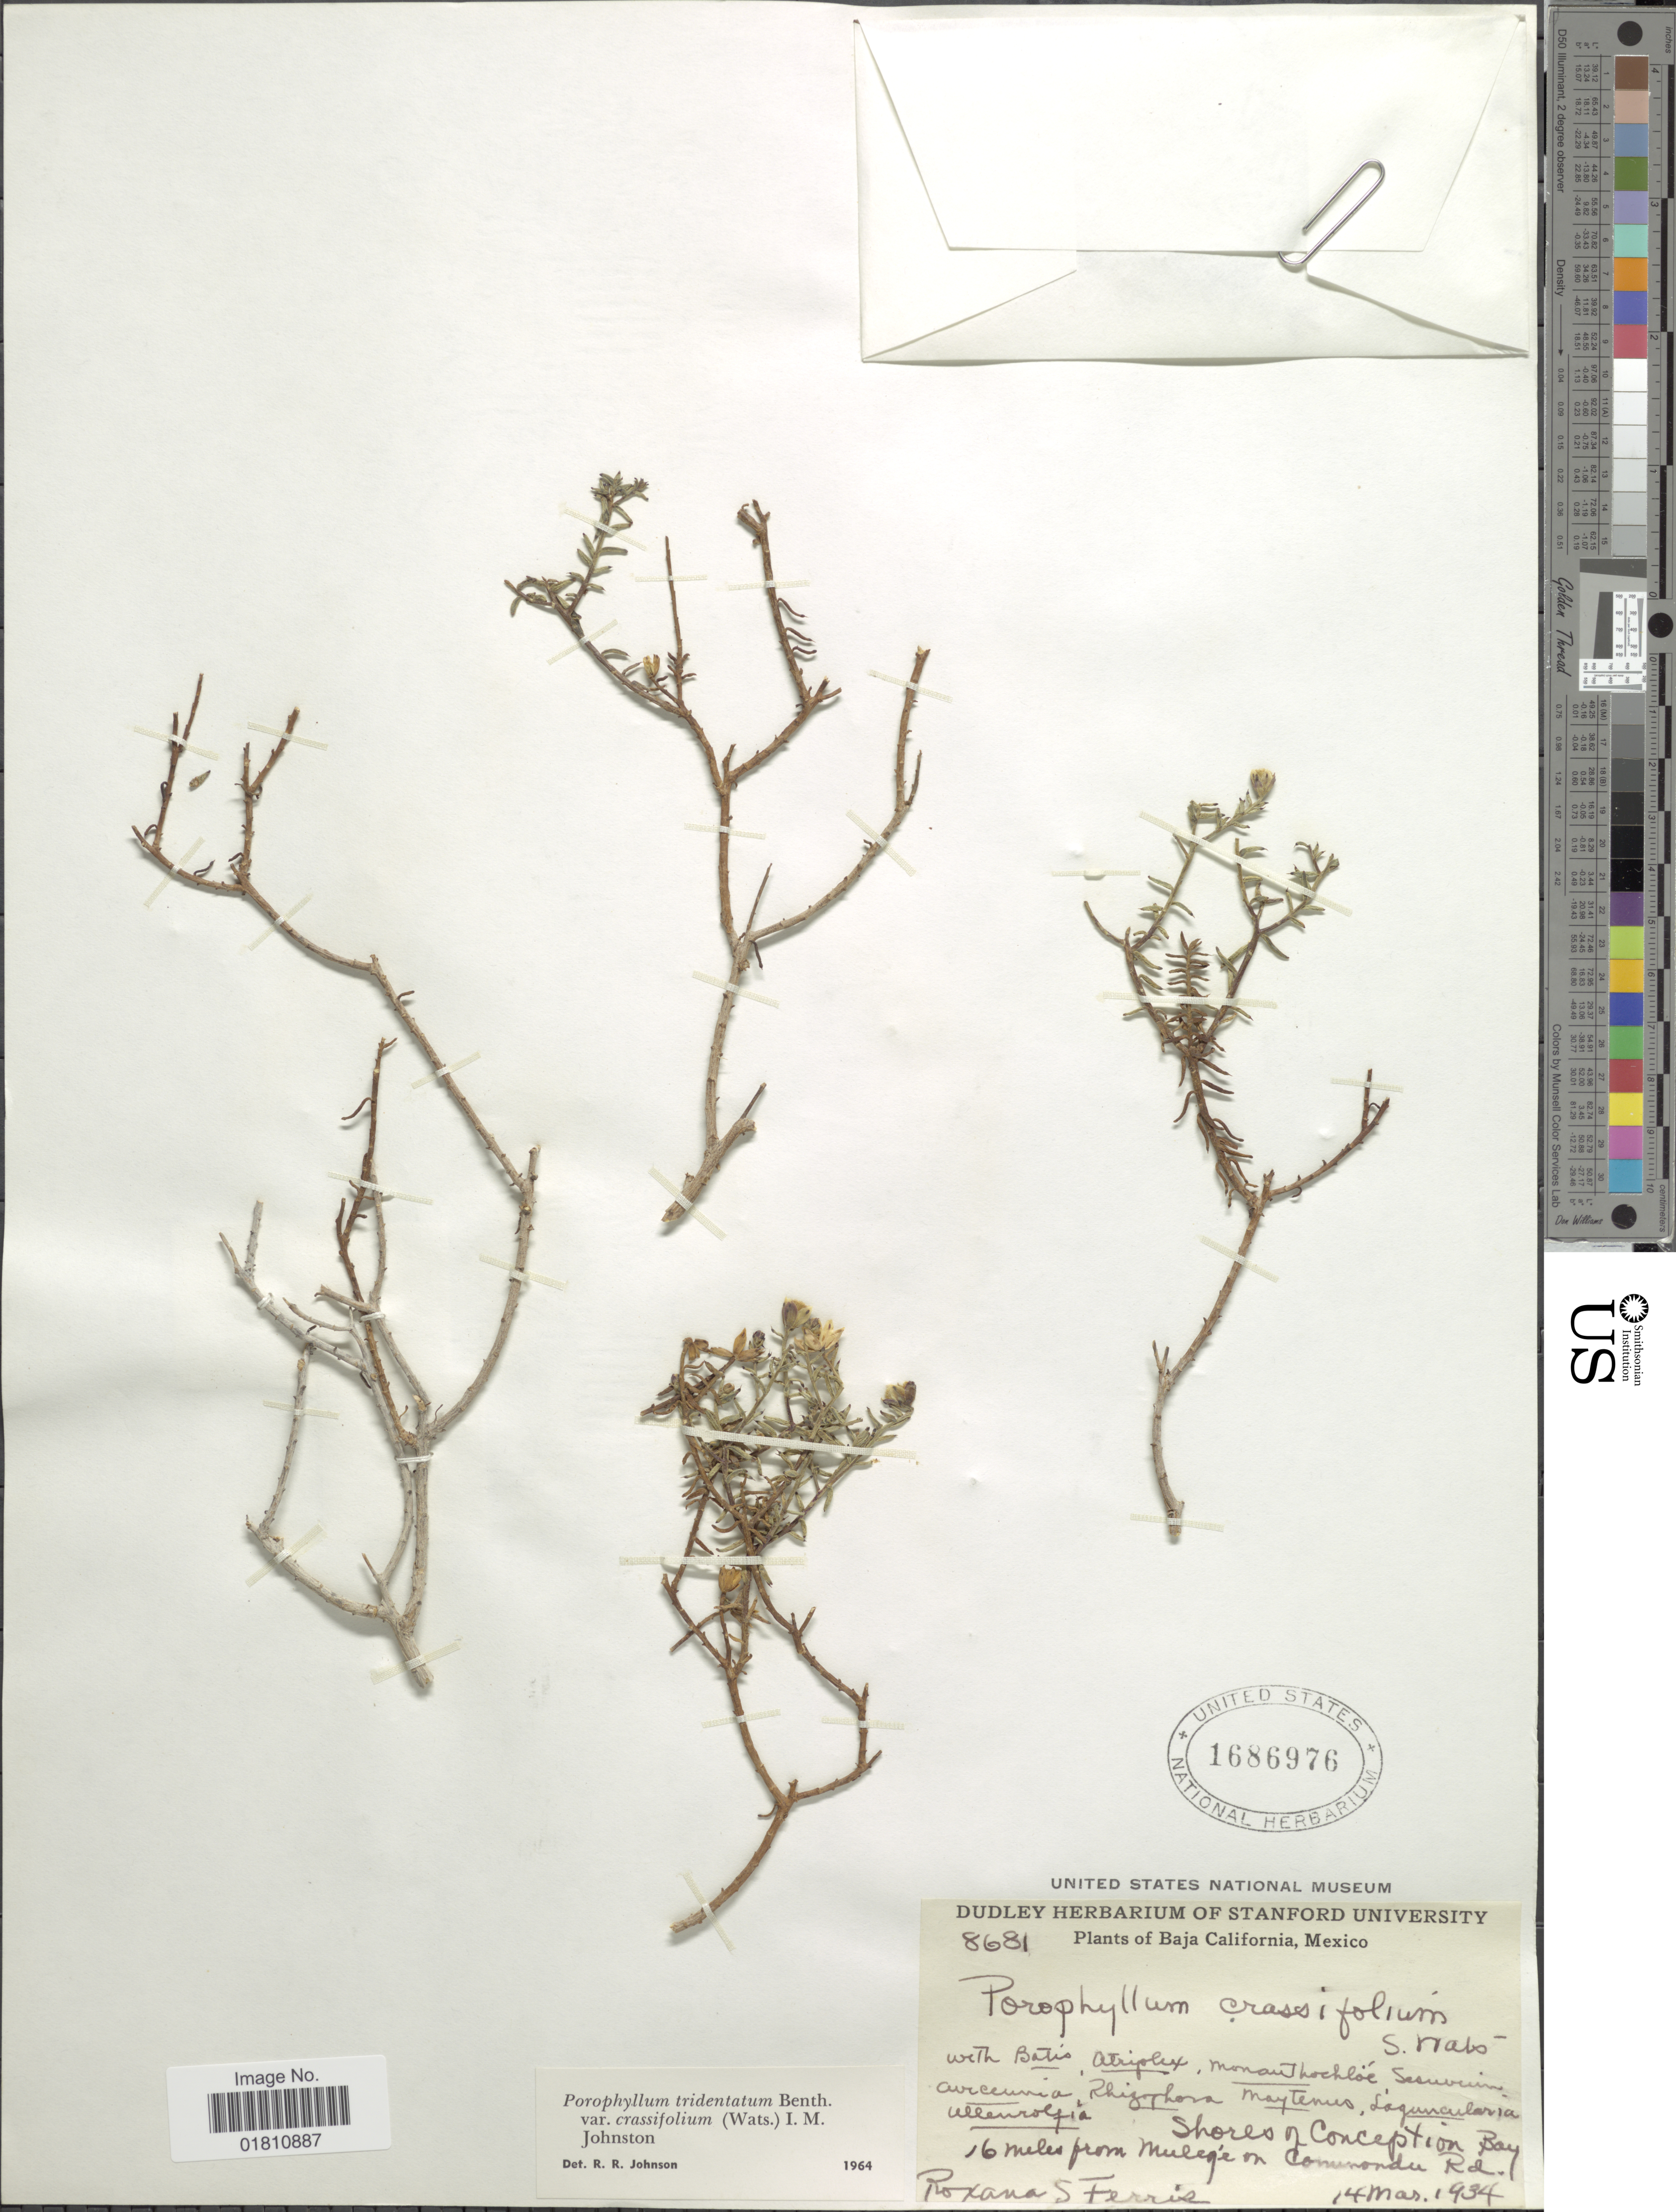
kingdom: Plantae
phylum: Tracheophyta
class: Magnoliopsida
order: Asterales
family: Asteraceae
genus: Bajacalia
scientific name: Bajacalia crassifolia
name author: (S. Watson) Loockerman et al.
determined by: Anzuinelli, M.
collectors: R. S. Ferris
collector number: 8681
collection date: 1934-03-14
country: Mexico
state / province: Baja California Sur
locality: Shores of Conception Bay, 16 miles from Mulegé on Comondu Rd.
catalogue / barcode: US 1686976